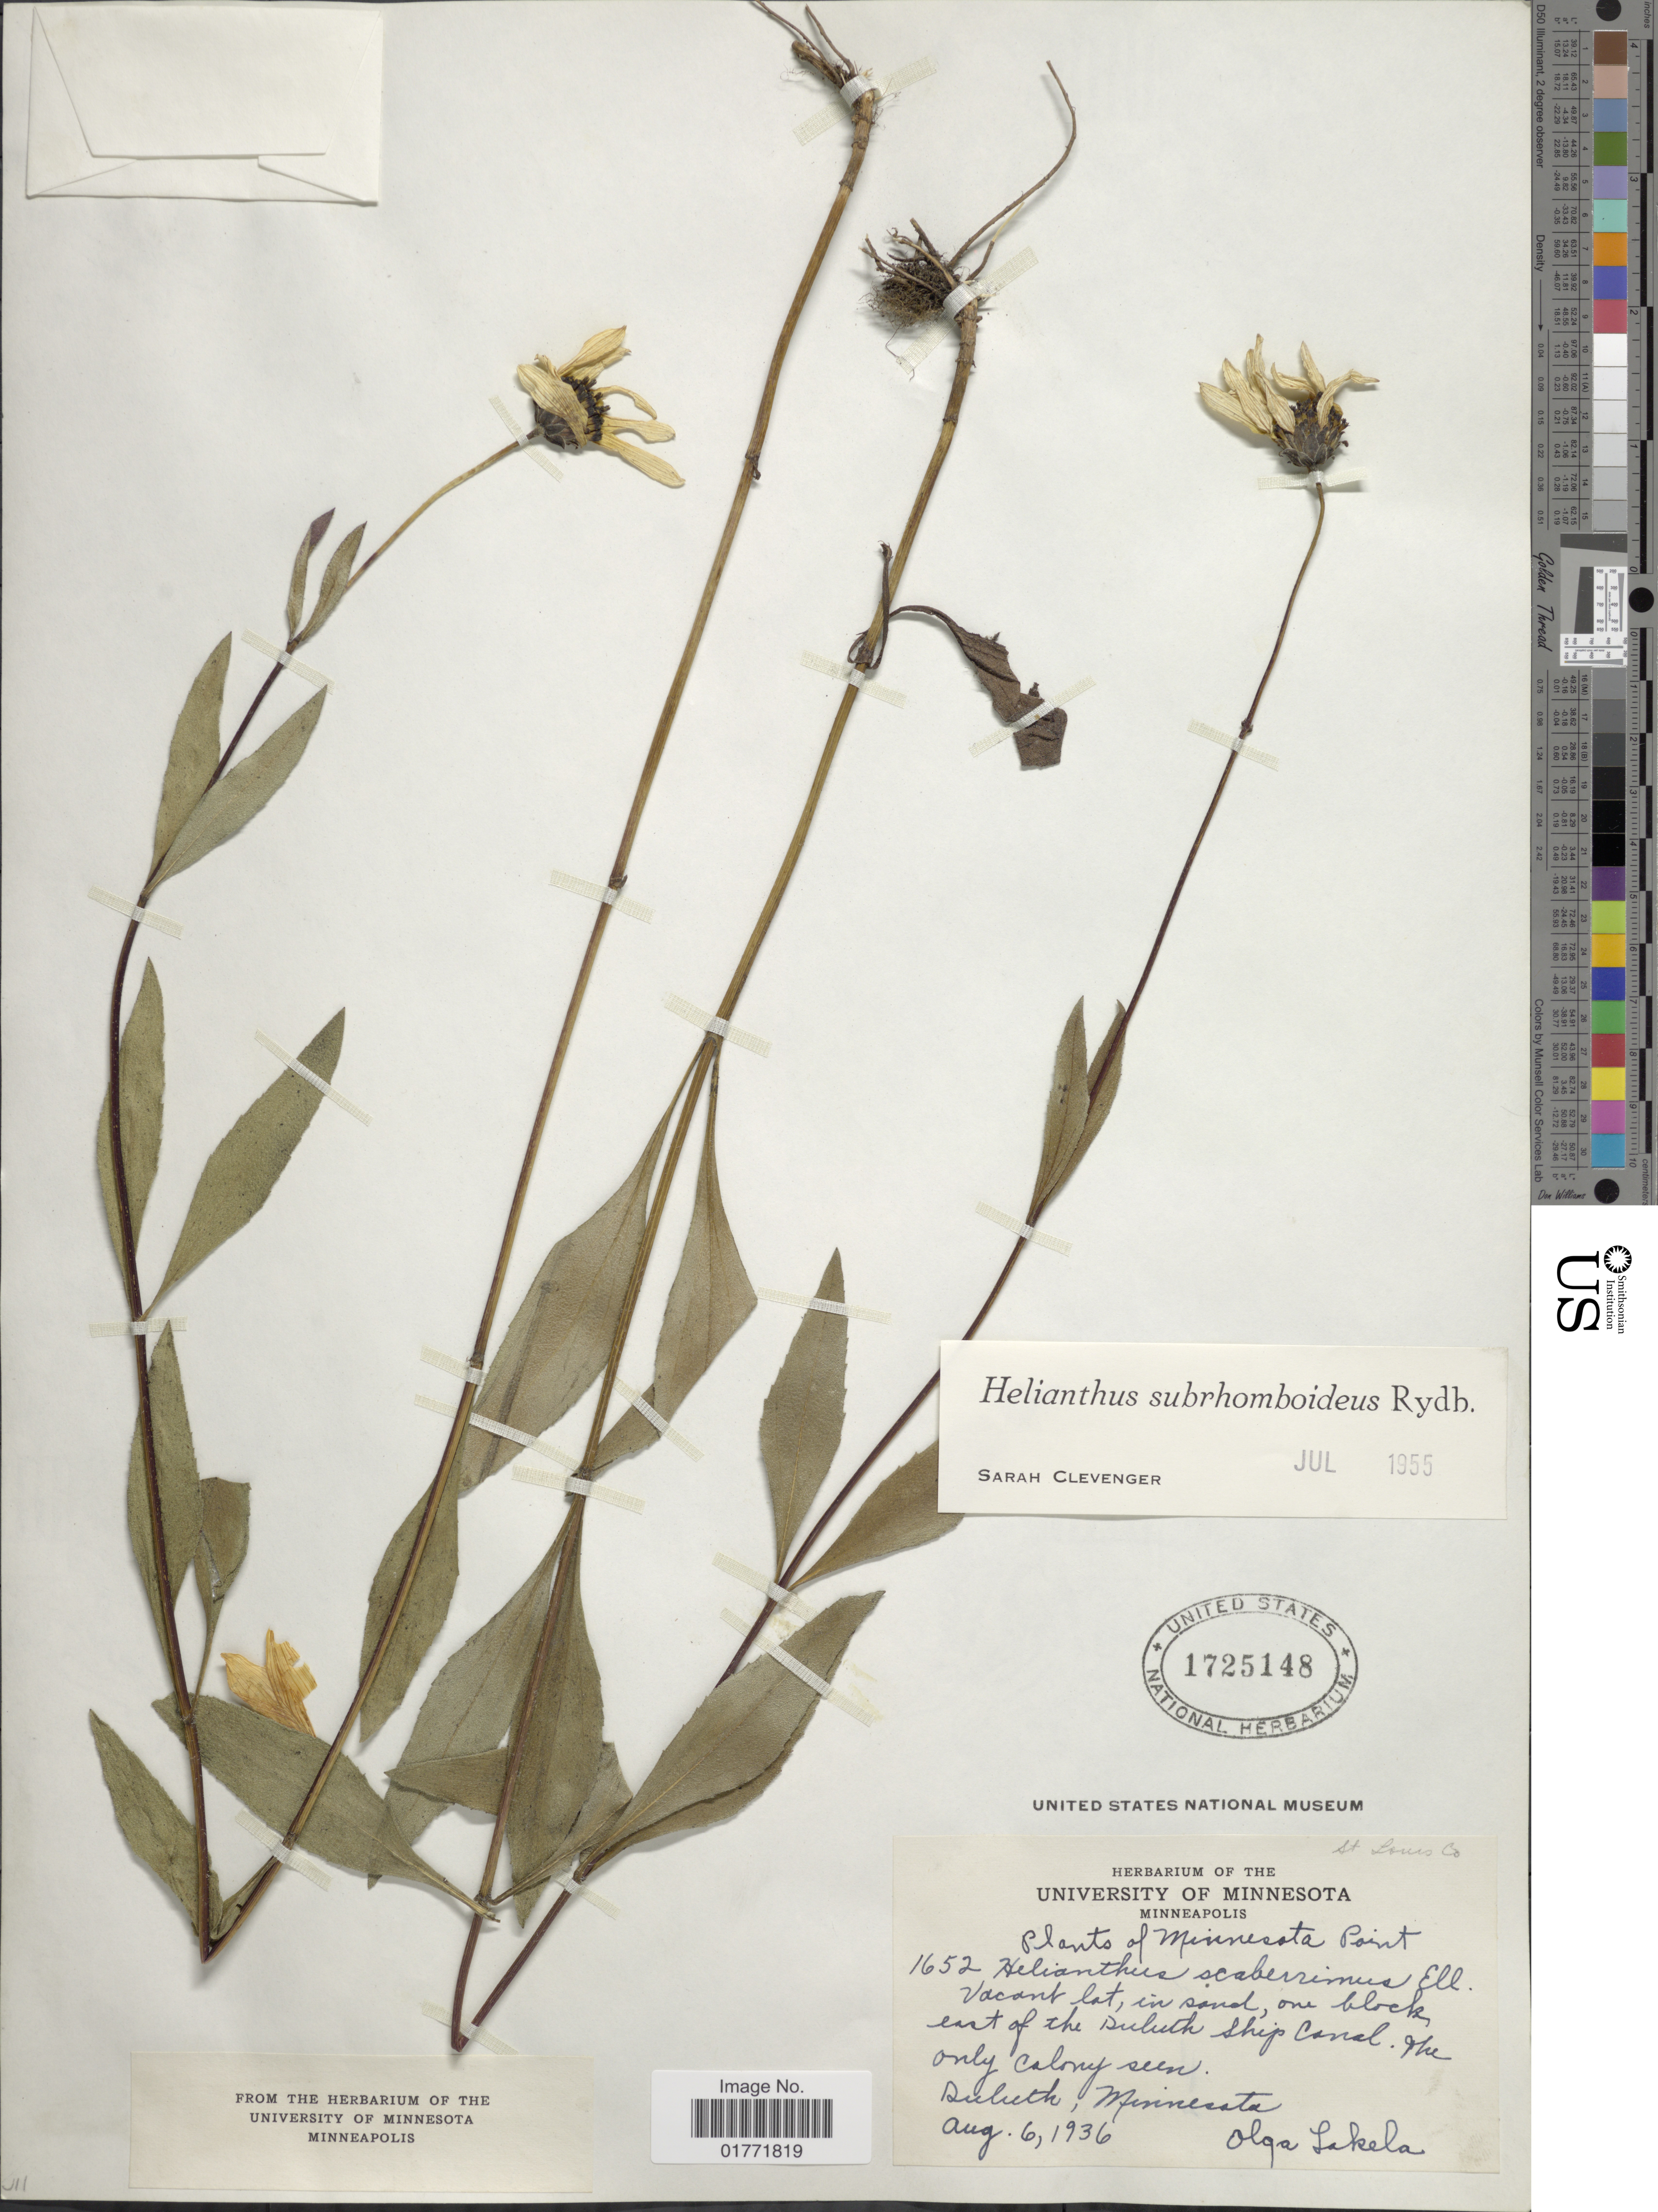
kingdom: Plantae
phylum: Tracheophyta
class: Magnoliopsida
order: Asterales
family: Asteraceae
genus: Helianthus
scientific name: Helianthus subrhomboideus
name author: Rydb.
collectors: O. K. Lakela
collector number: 1652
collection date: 1936-08-06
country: United States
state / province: Minnesota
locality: One block, east of the Duluth ship Canal, Duluth, Minnesota.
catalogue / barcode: US 1725148